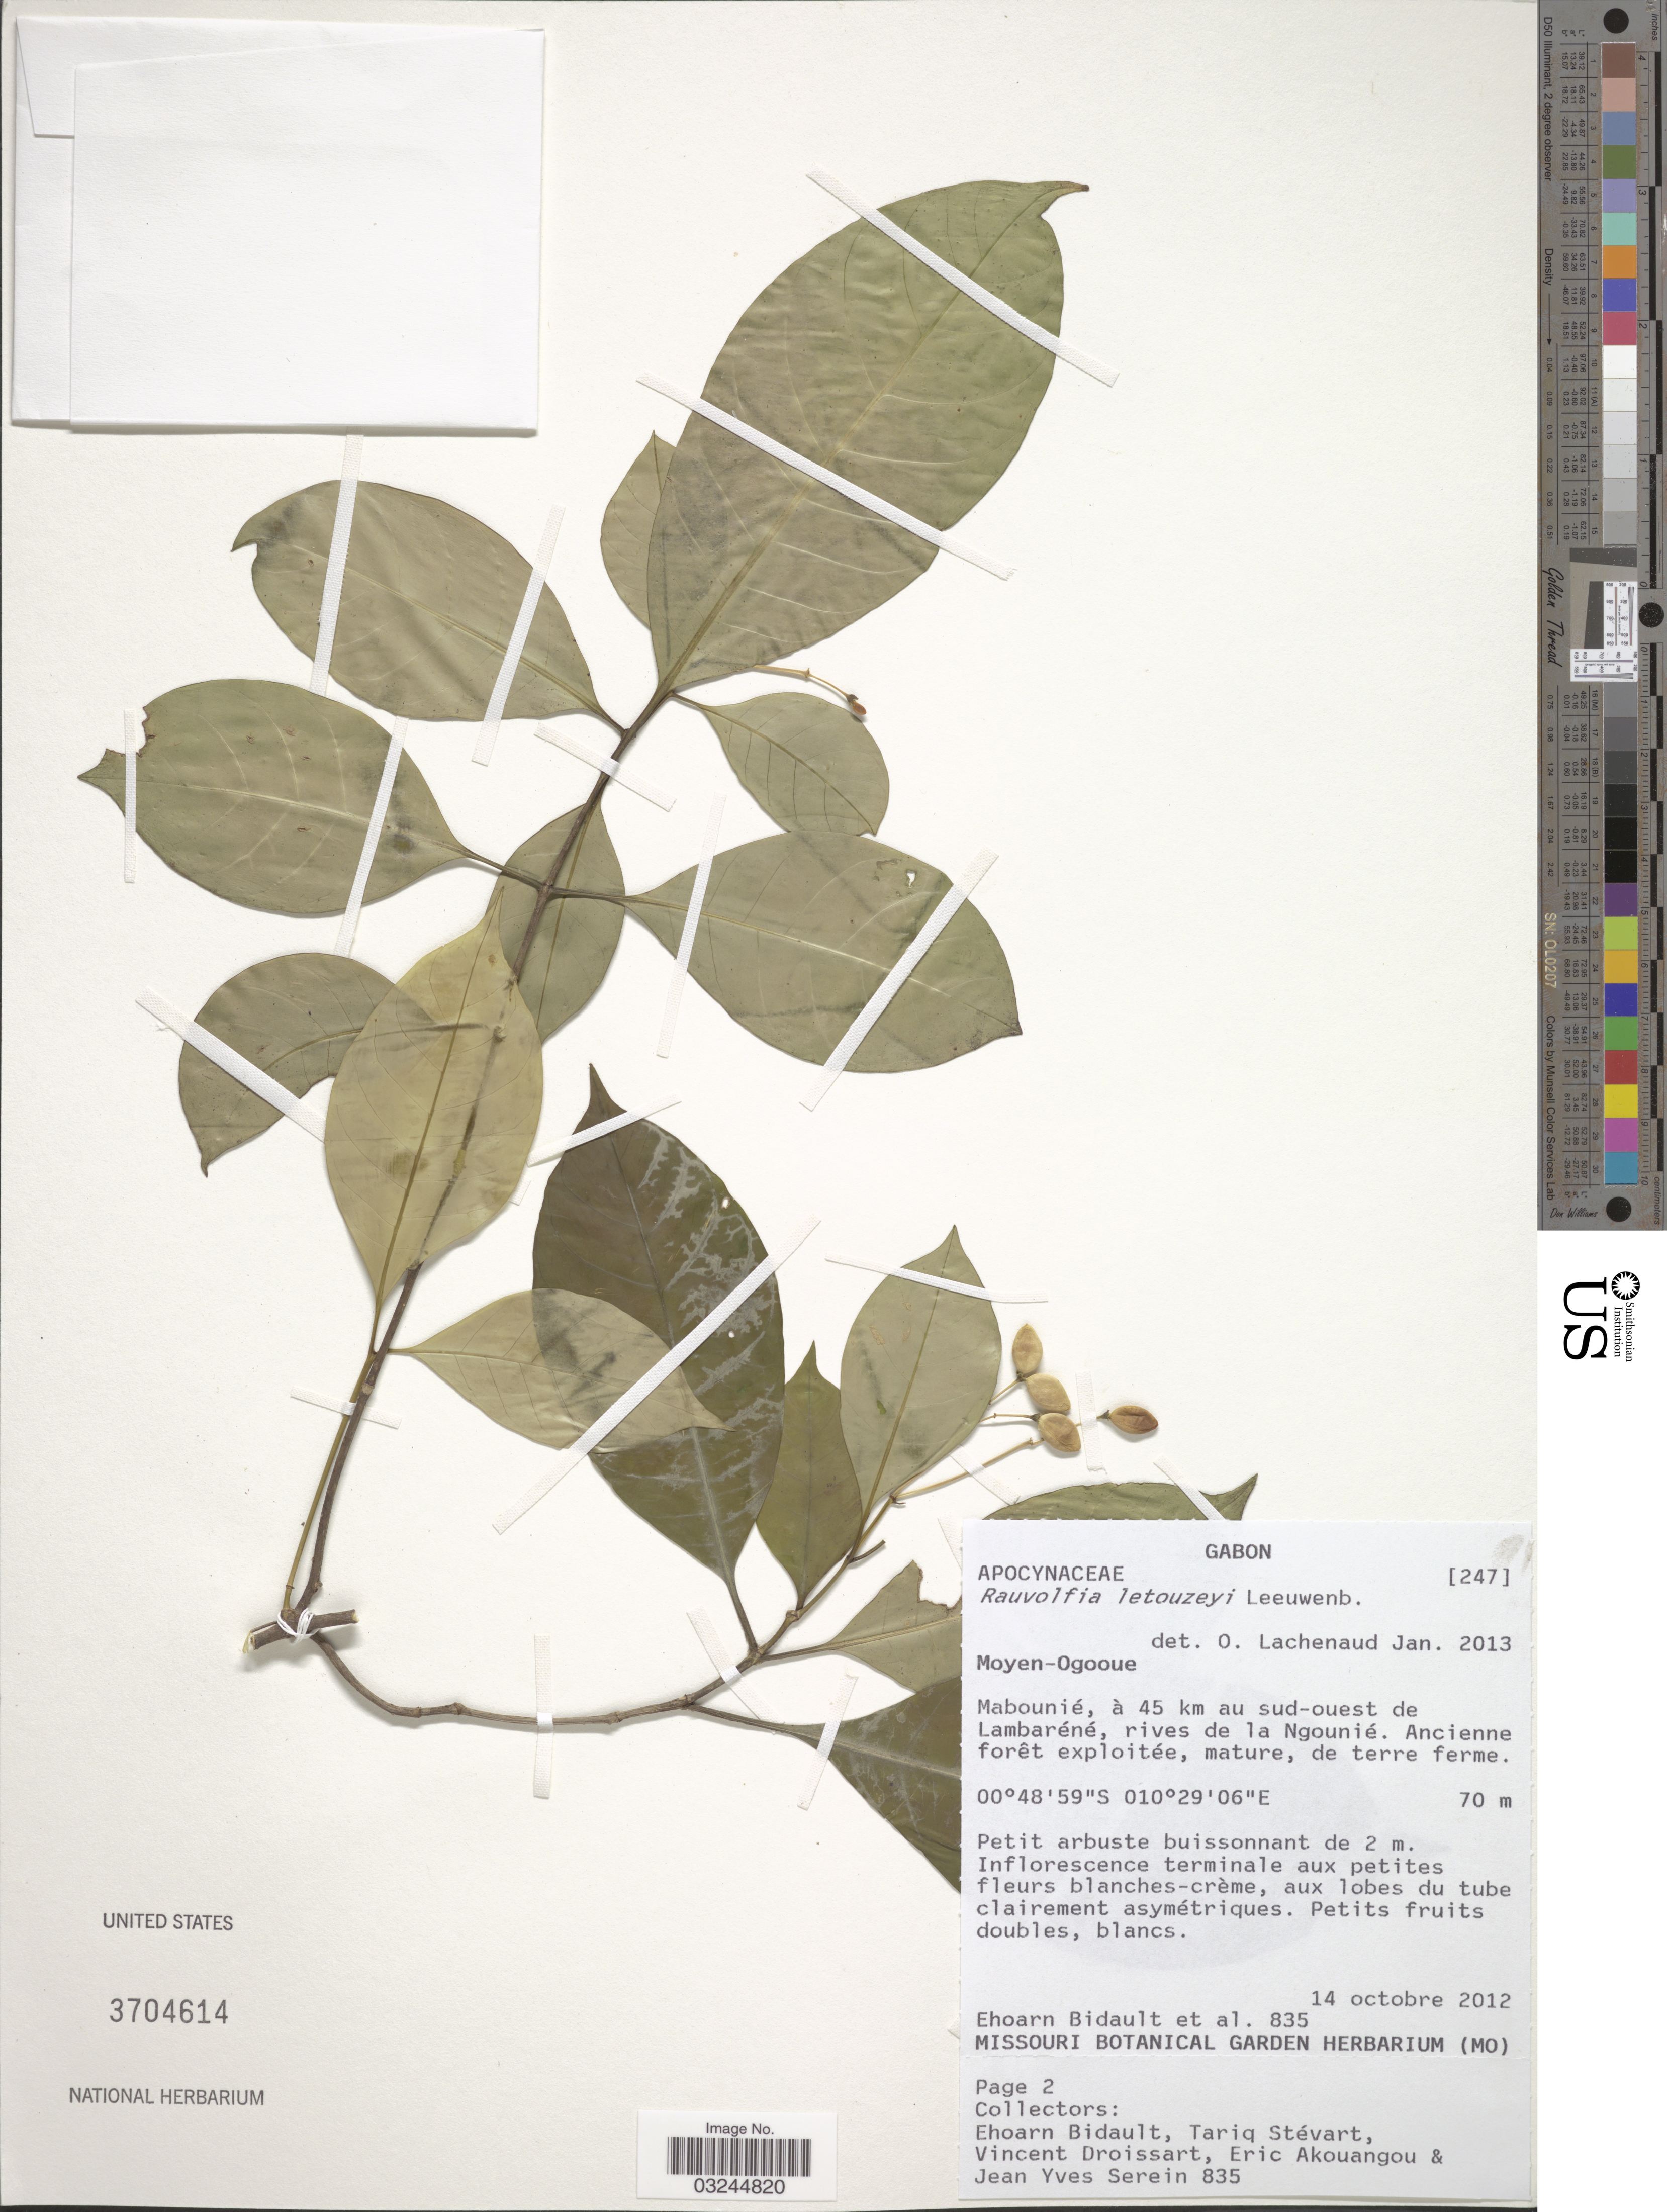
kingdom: Plantae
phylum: Tracheophyta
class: Magnoliopsida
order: Gentianales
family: Apocynaceae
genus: Rauvolfia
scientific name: Rauvolfia letouzeyi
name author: Leeuwenb.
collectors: E. Bidault, E. Bidault, T. Stévart, V. Droissart & E. Akouangou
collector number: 835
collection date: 2012-10-14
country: Gabon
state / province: Moyen-Ogooue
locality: Mabounié, à 45 km au sud-ouest de Lambaréne, rives de la Ngounié.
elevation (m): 70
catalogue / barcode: US 3704614